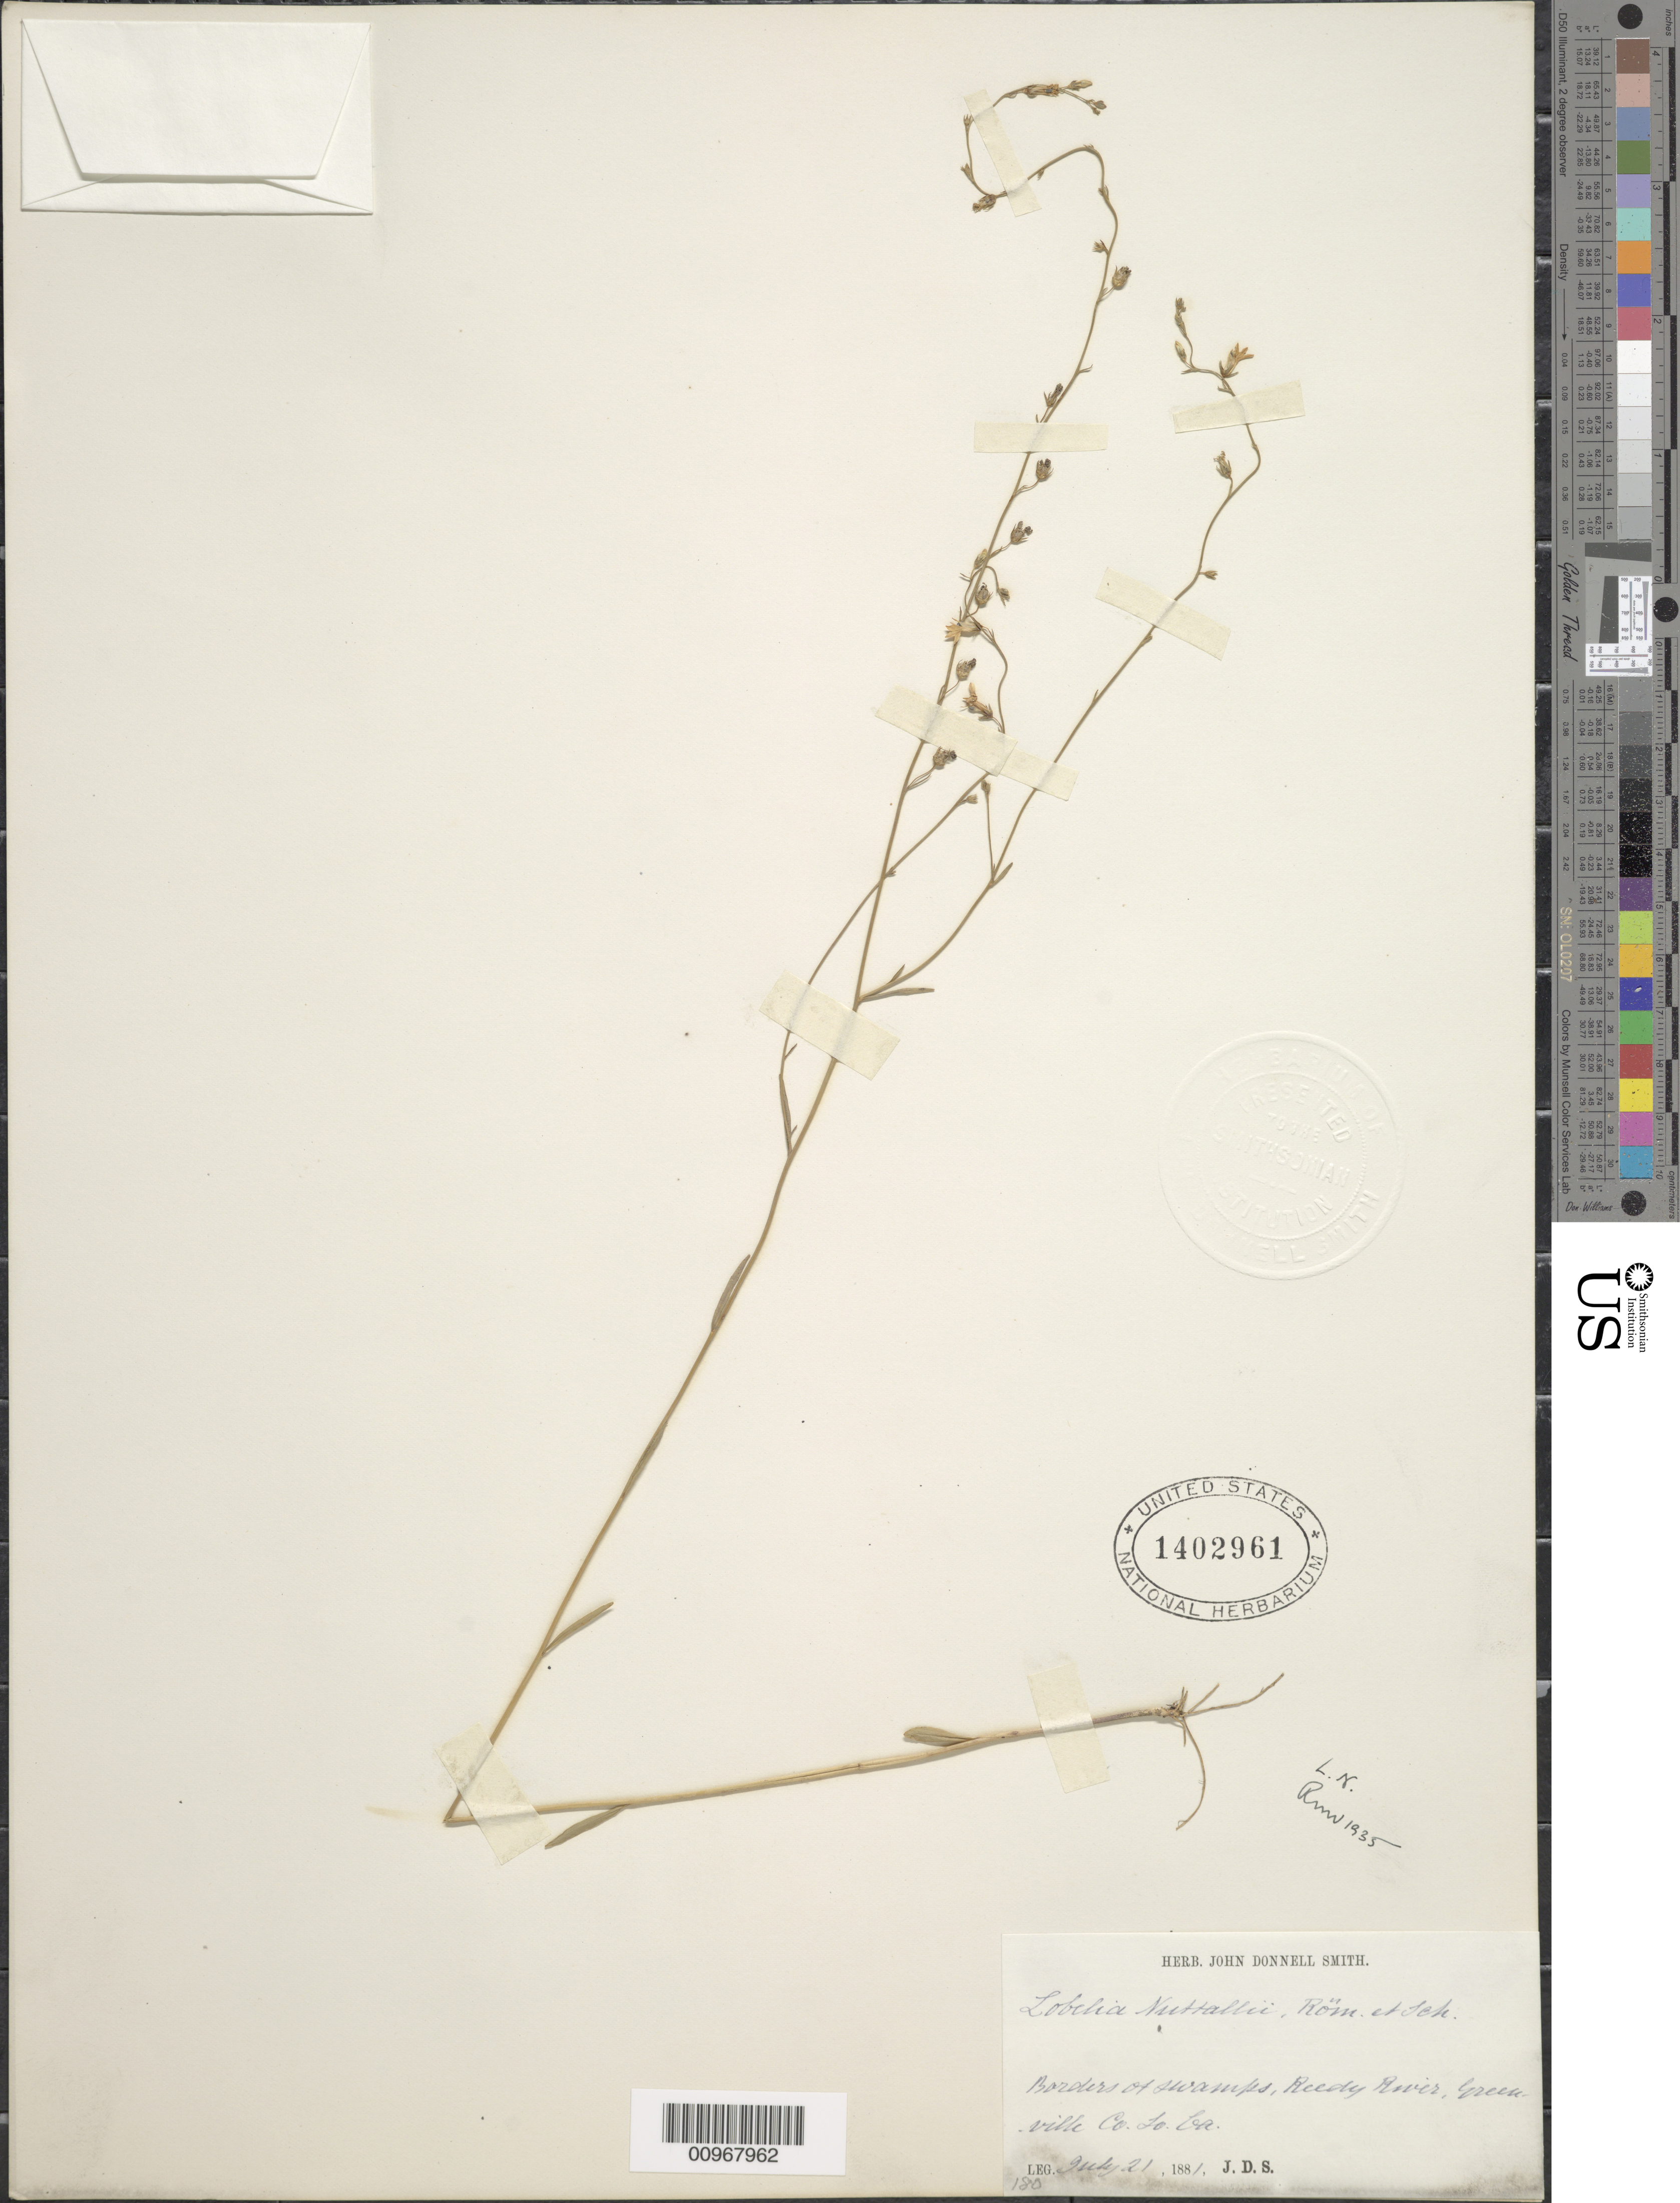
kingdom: Plantae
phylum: Tracheophyta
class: Magnoliopsida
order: Asterales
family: Campanulaceae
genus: Lobelia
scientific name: Lobelia nuttallii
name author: Schult.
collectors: J. Donnell Smith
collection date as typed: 21 Jul 1881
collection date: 1881-07-21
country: United States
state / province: South Carolina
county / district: Greenville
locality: Reedy River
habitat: borders of swamps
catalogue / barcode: US 1402961